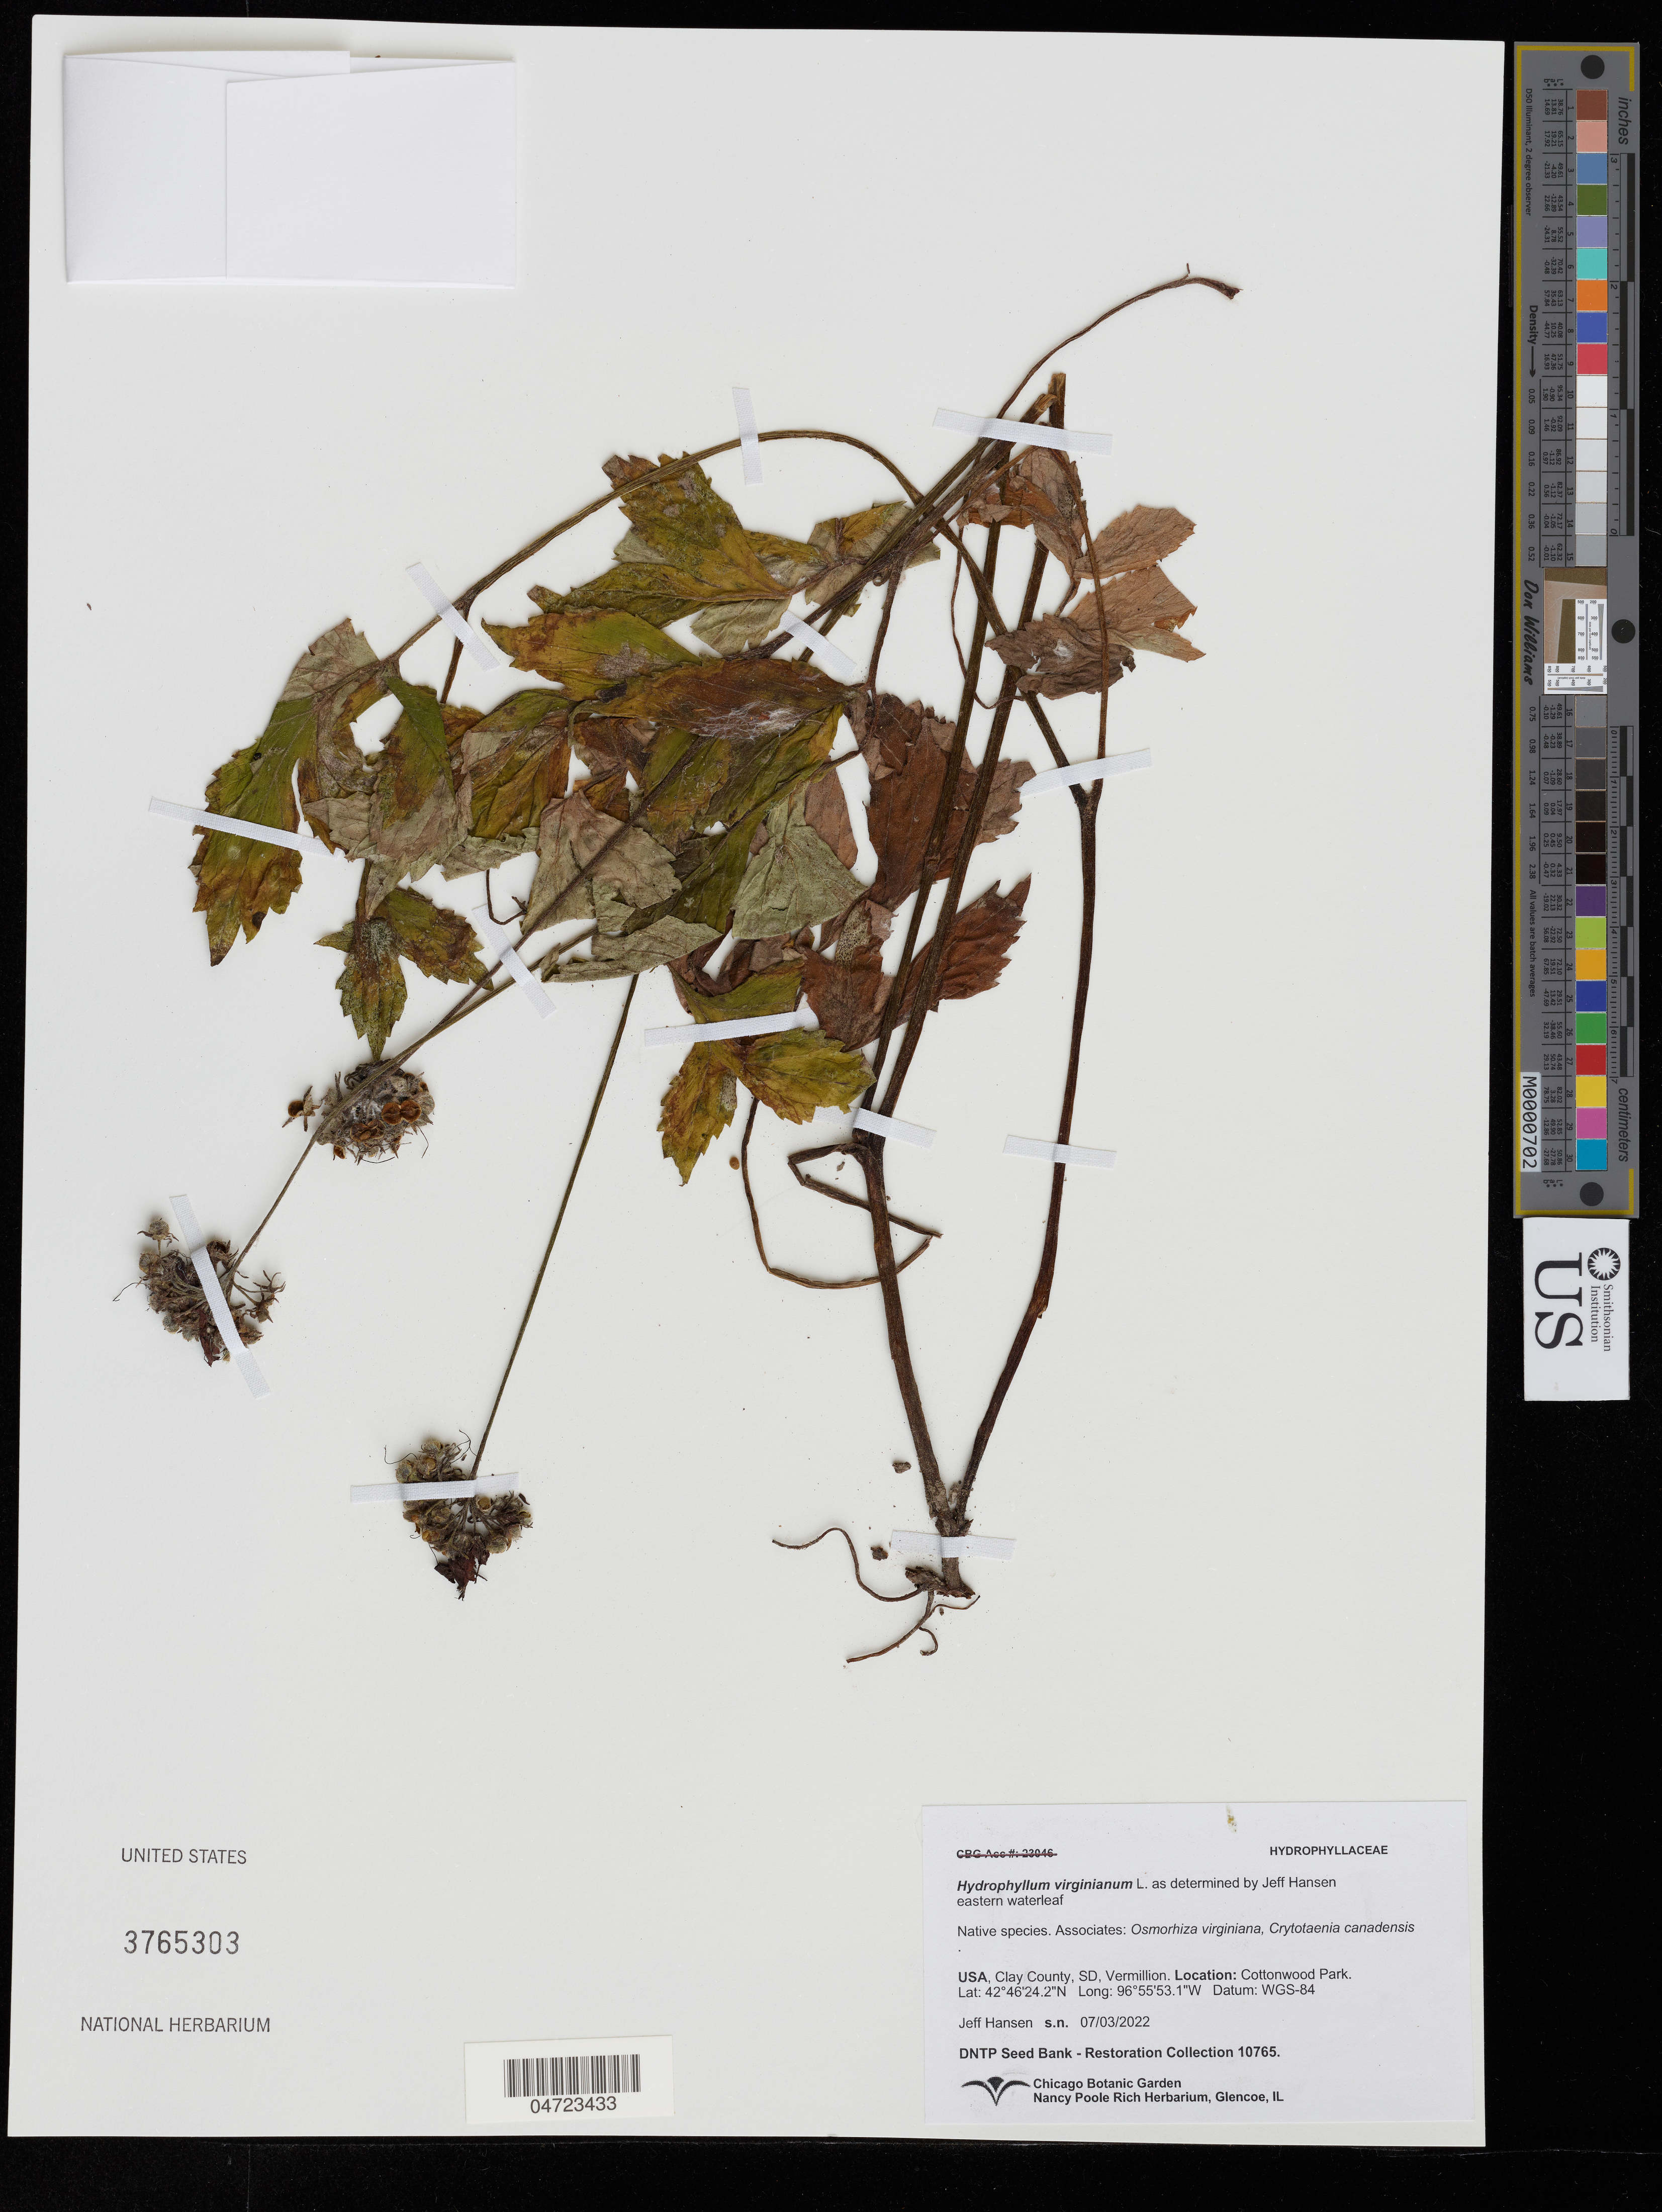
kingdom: Plantae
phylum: Tracheophyta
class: Magnoliopsida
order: Boraginales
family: Hydrophyllaceae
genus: Hydrophyllum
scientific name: Hydrophyllum virginianum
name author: L.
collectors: J. Hansen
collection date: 2022-07-03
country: United States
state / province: South Dakota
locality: Clay County, Vermillion. Cottonwood Park.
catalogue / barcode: US 3765303